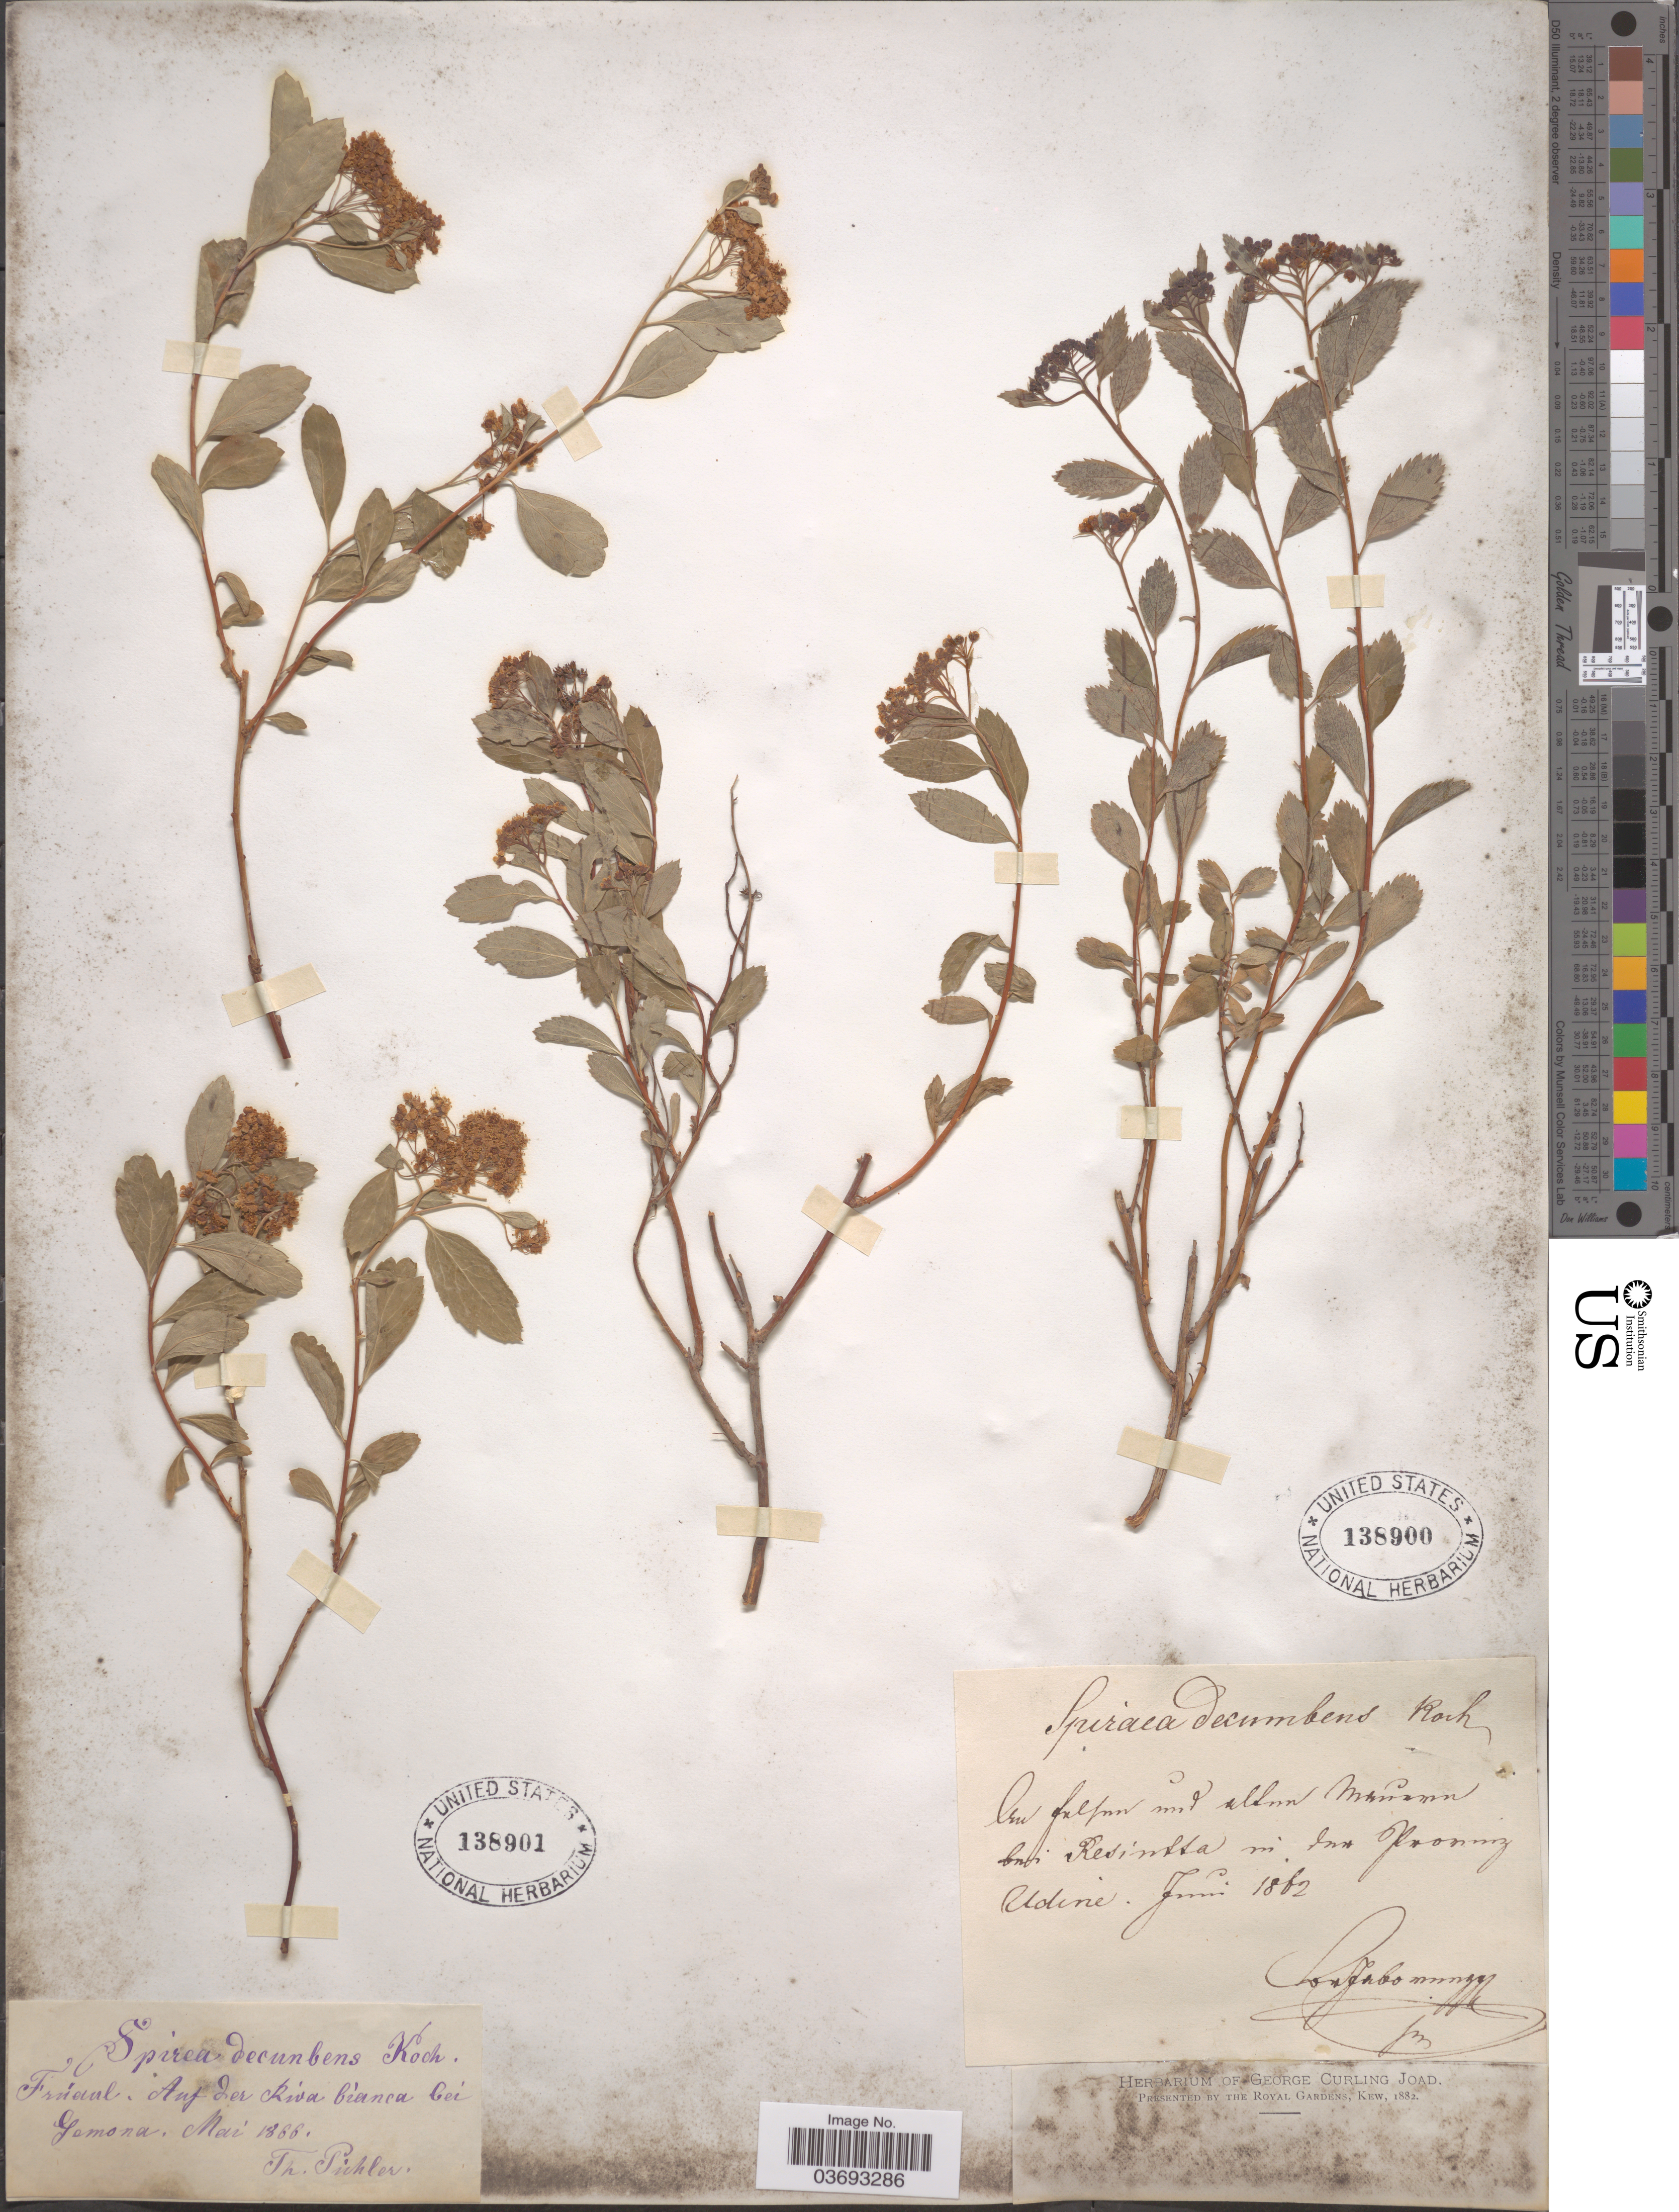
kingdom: Plantae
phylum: Tracheophyta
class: Magnoliopsida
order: Rosales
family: Rosaceae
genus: Spiraea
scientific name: Spiraea decumbens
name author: W.D.J. Koch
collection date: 1862-06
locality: [illegible text] und altum [illegible text] Resinsta [illegible text] Udine.[interpreted]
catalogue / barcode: US 138900-2